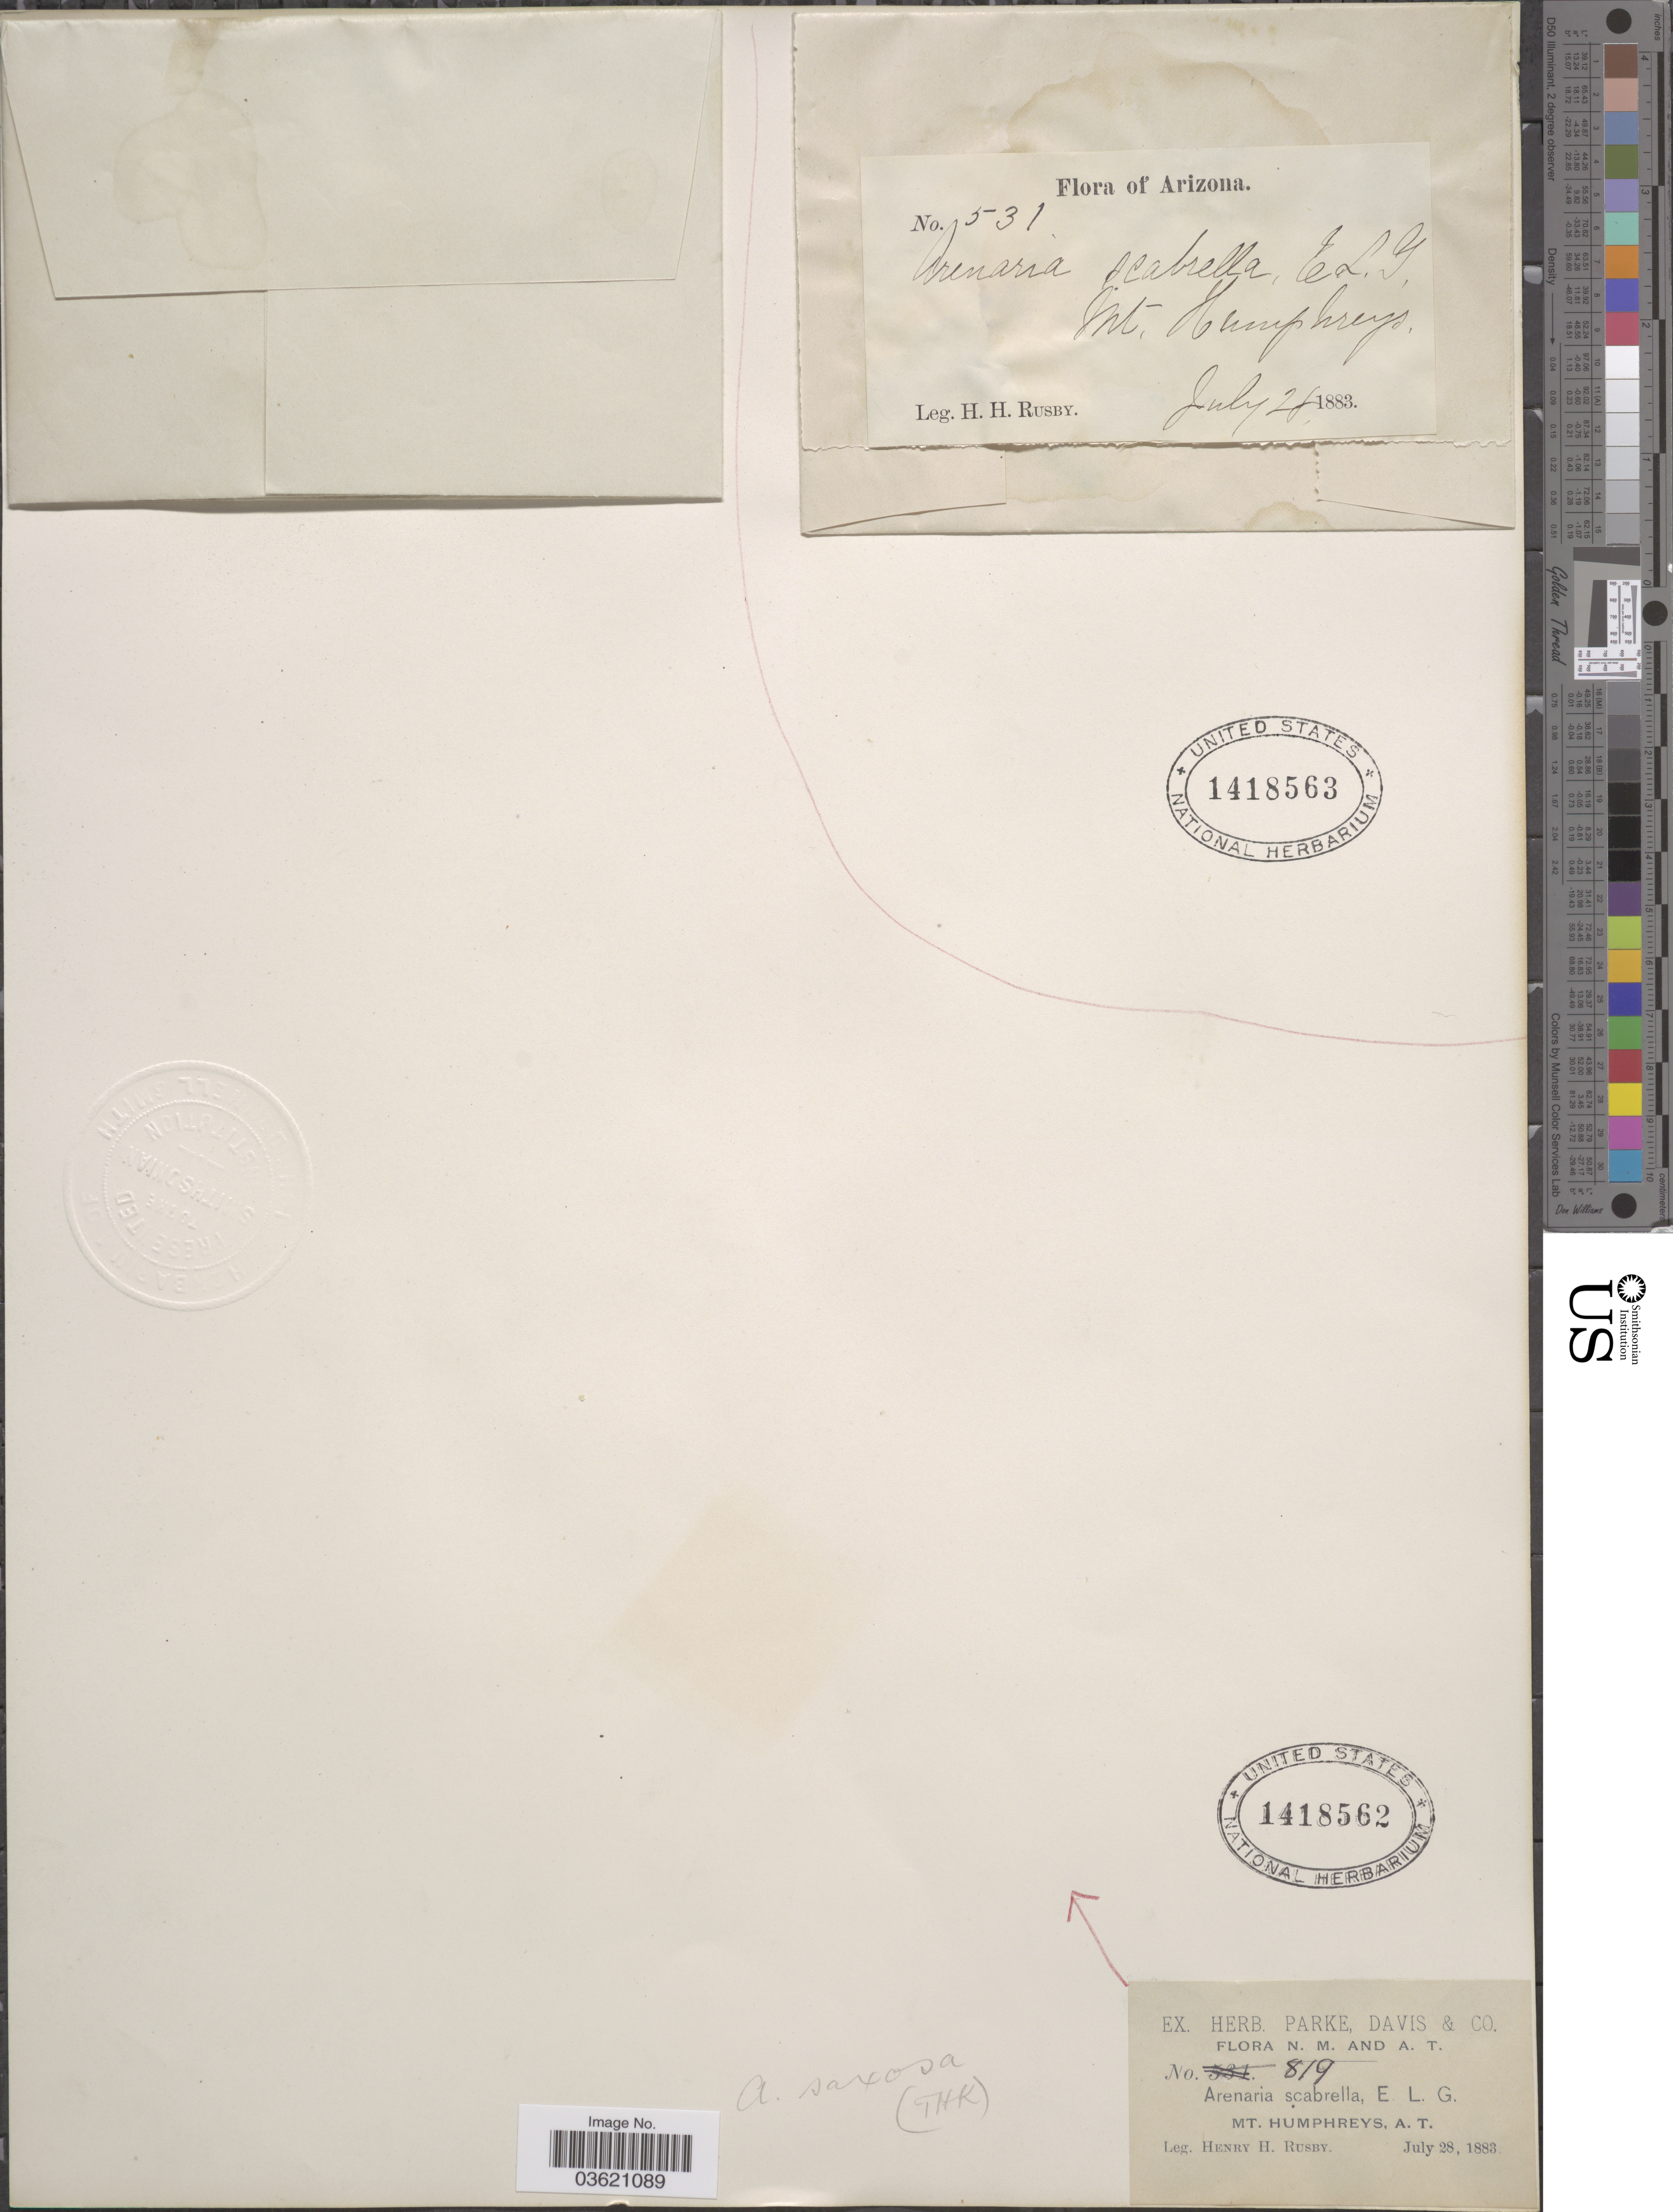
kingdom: Plantae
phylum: Tracheophyta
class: Magnoliopsida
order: Caryophyllales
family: Caryophyllaceae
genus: Arenaria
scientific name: Arenaria saxosa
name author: A. Gray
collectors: H. H. Rusby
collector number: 819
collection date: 1883-07-28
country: United States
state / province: Arizona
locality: Mt. Humphreys, A. T.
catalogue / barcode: US 1418562